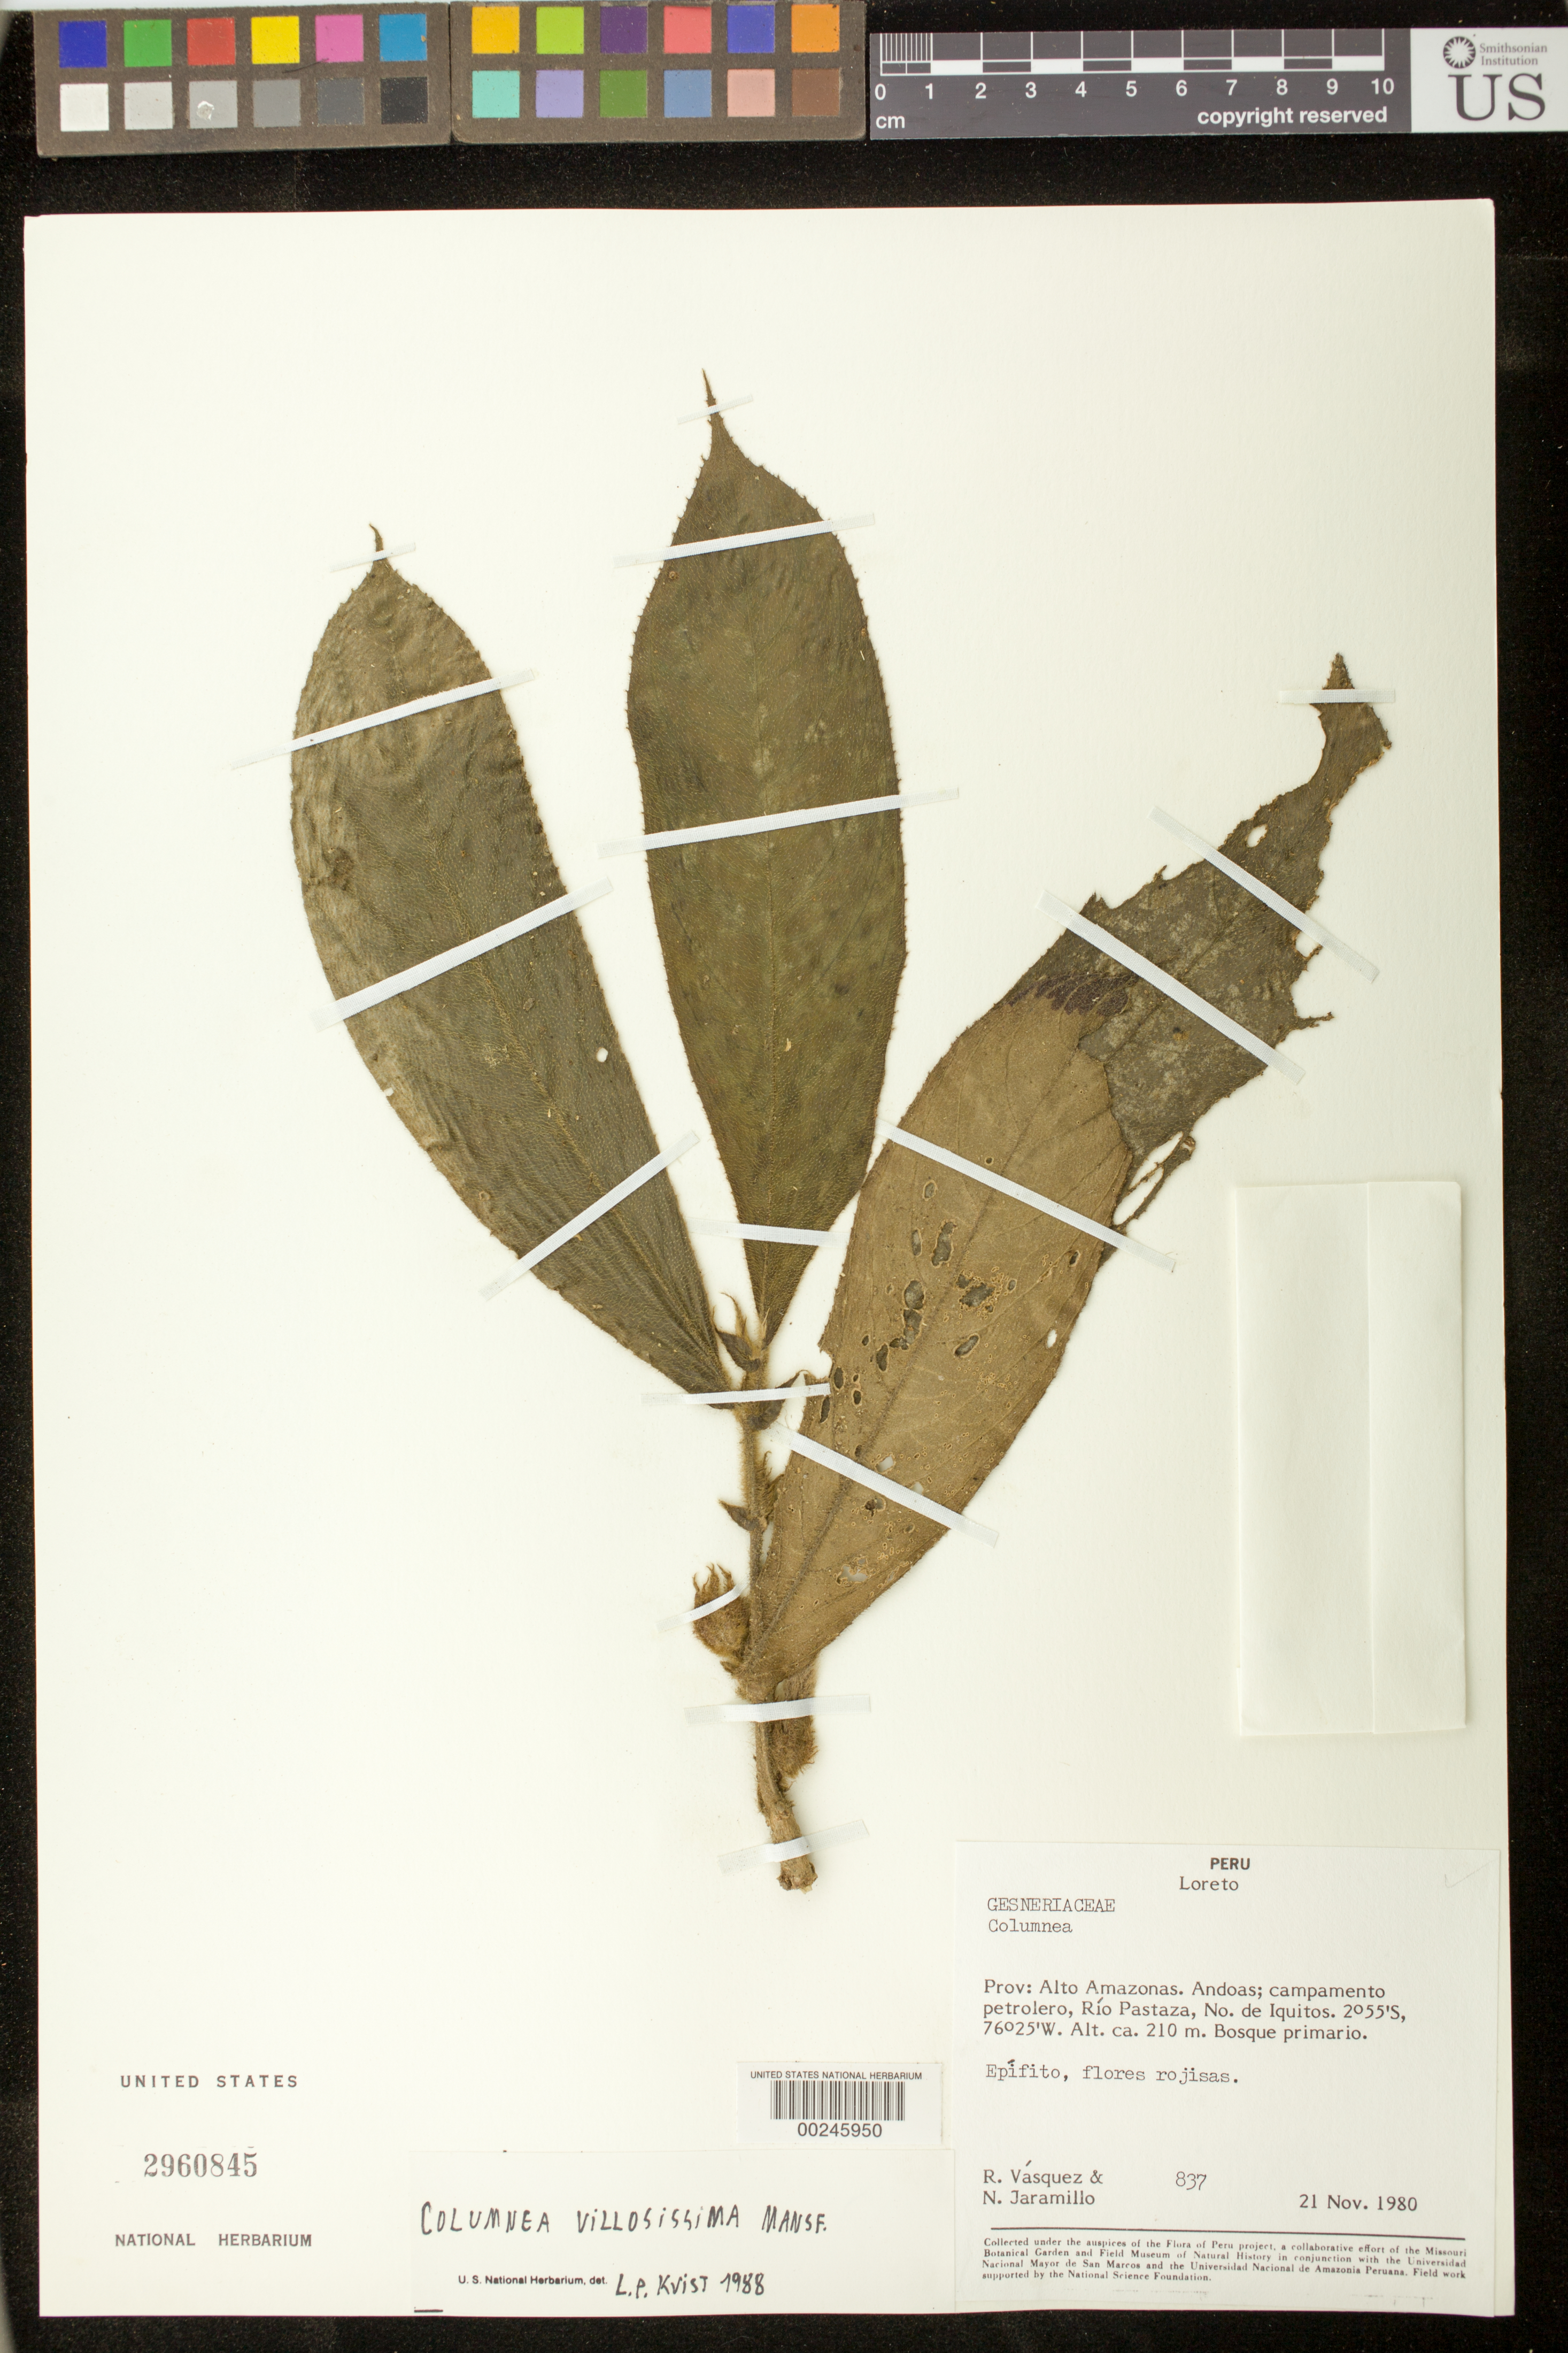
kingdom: Plantae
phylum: Tracheophyta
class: Magnoliopsida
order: Lamiales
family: Gesneriaceae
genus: Columnea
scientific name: Columnea villosissima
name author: Mansf.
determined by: Clark, J. L., (SEL), The Marie Selby Botanical Garden (UNITED STATES)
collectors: R. Vásquez & N. Jaramillo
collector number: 837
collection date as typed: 21 Nov 1980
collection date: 1980-11-21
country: Peru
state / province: Loreto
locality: Prov. Alto Amazonas; Andoas, Campamento Petrolero, Rio Pastaza, N of Iquitos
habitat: Primary forest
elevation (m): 210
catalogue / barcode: US 2960845